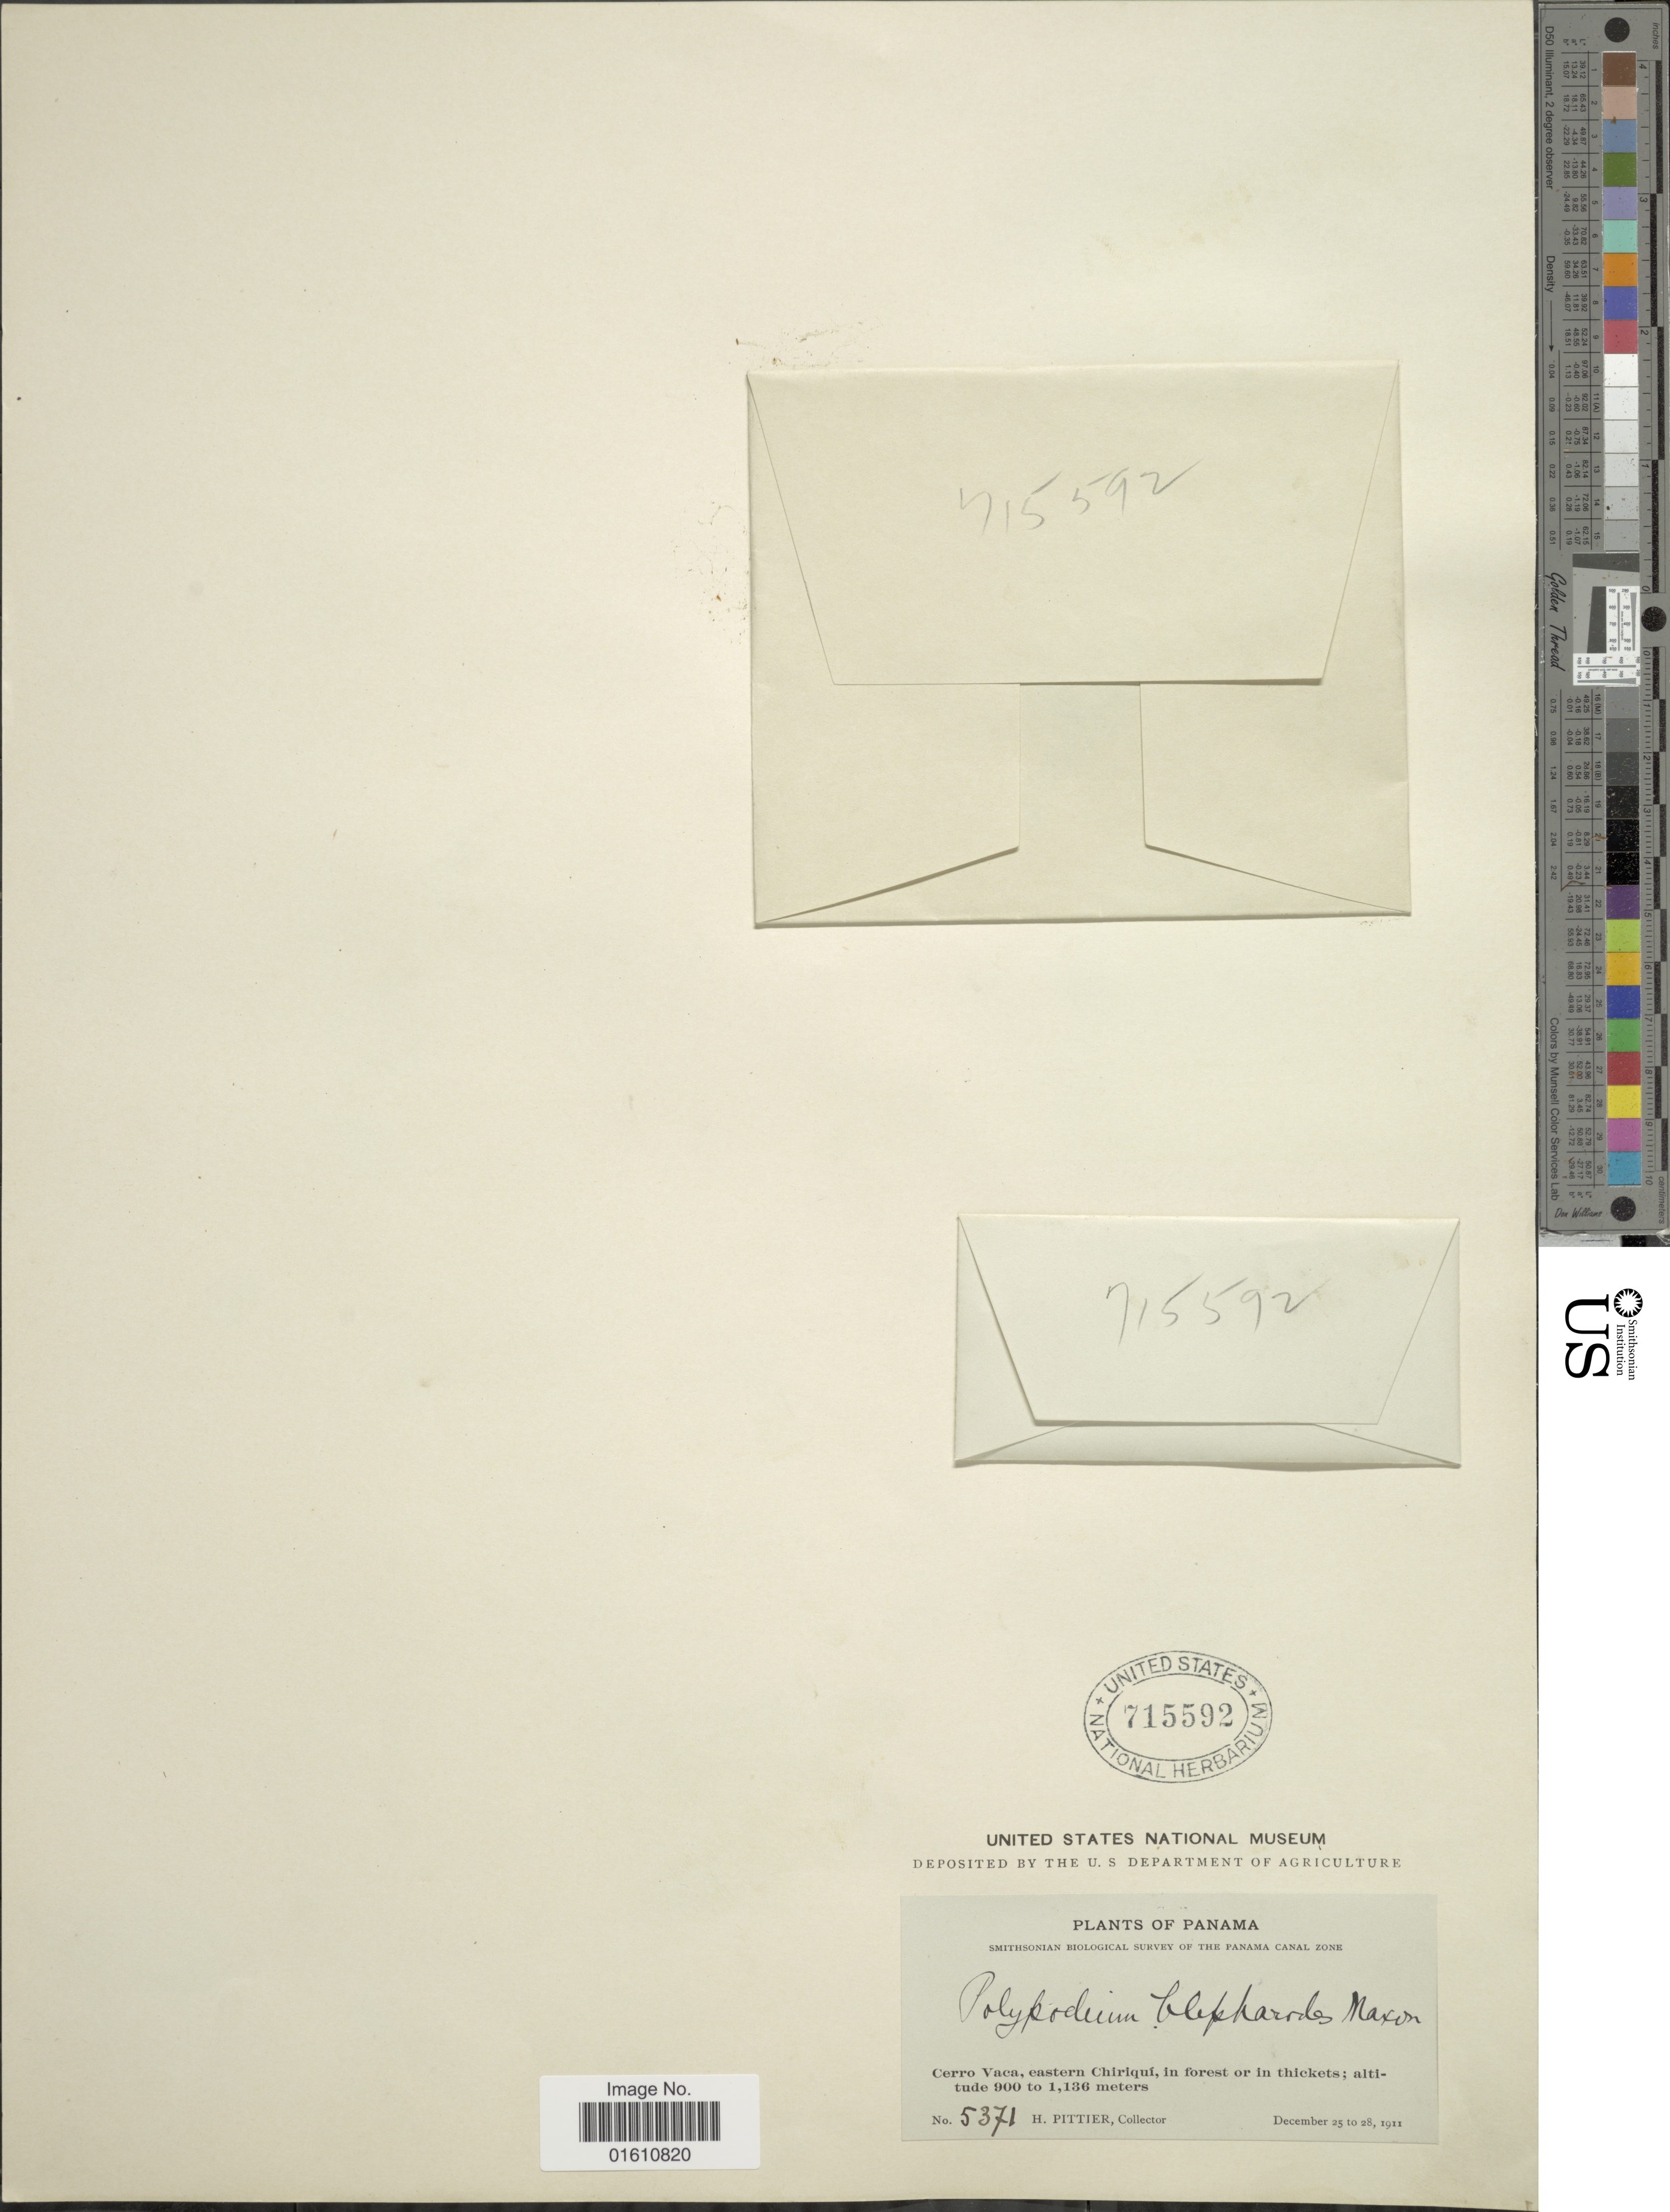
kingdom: Plantae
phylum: Tracheophyta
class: Polypodiopsida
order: Polypodiales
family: Polypodiaceae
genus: Moranopteris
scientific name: Moranopteris taenifolia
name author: (Jenman) R. Y. Hirai & J. Prado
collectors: H. F. Pittier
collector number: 5371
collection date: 1911-12-25/1911-12-28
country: Panama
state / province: Chiriqui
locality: Cerro Vaca, eastern Chiriqui, in forest or in thickets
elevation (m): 1136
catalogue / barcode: US 715592